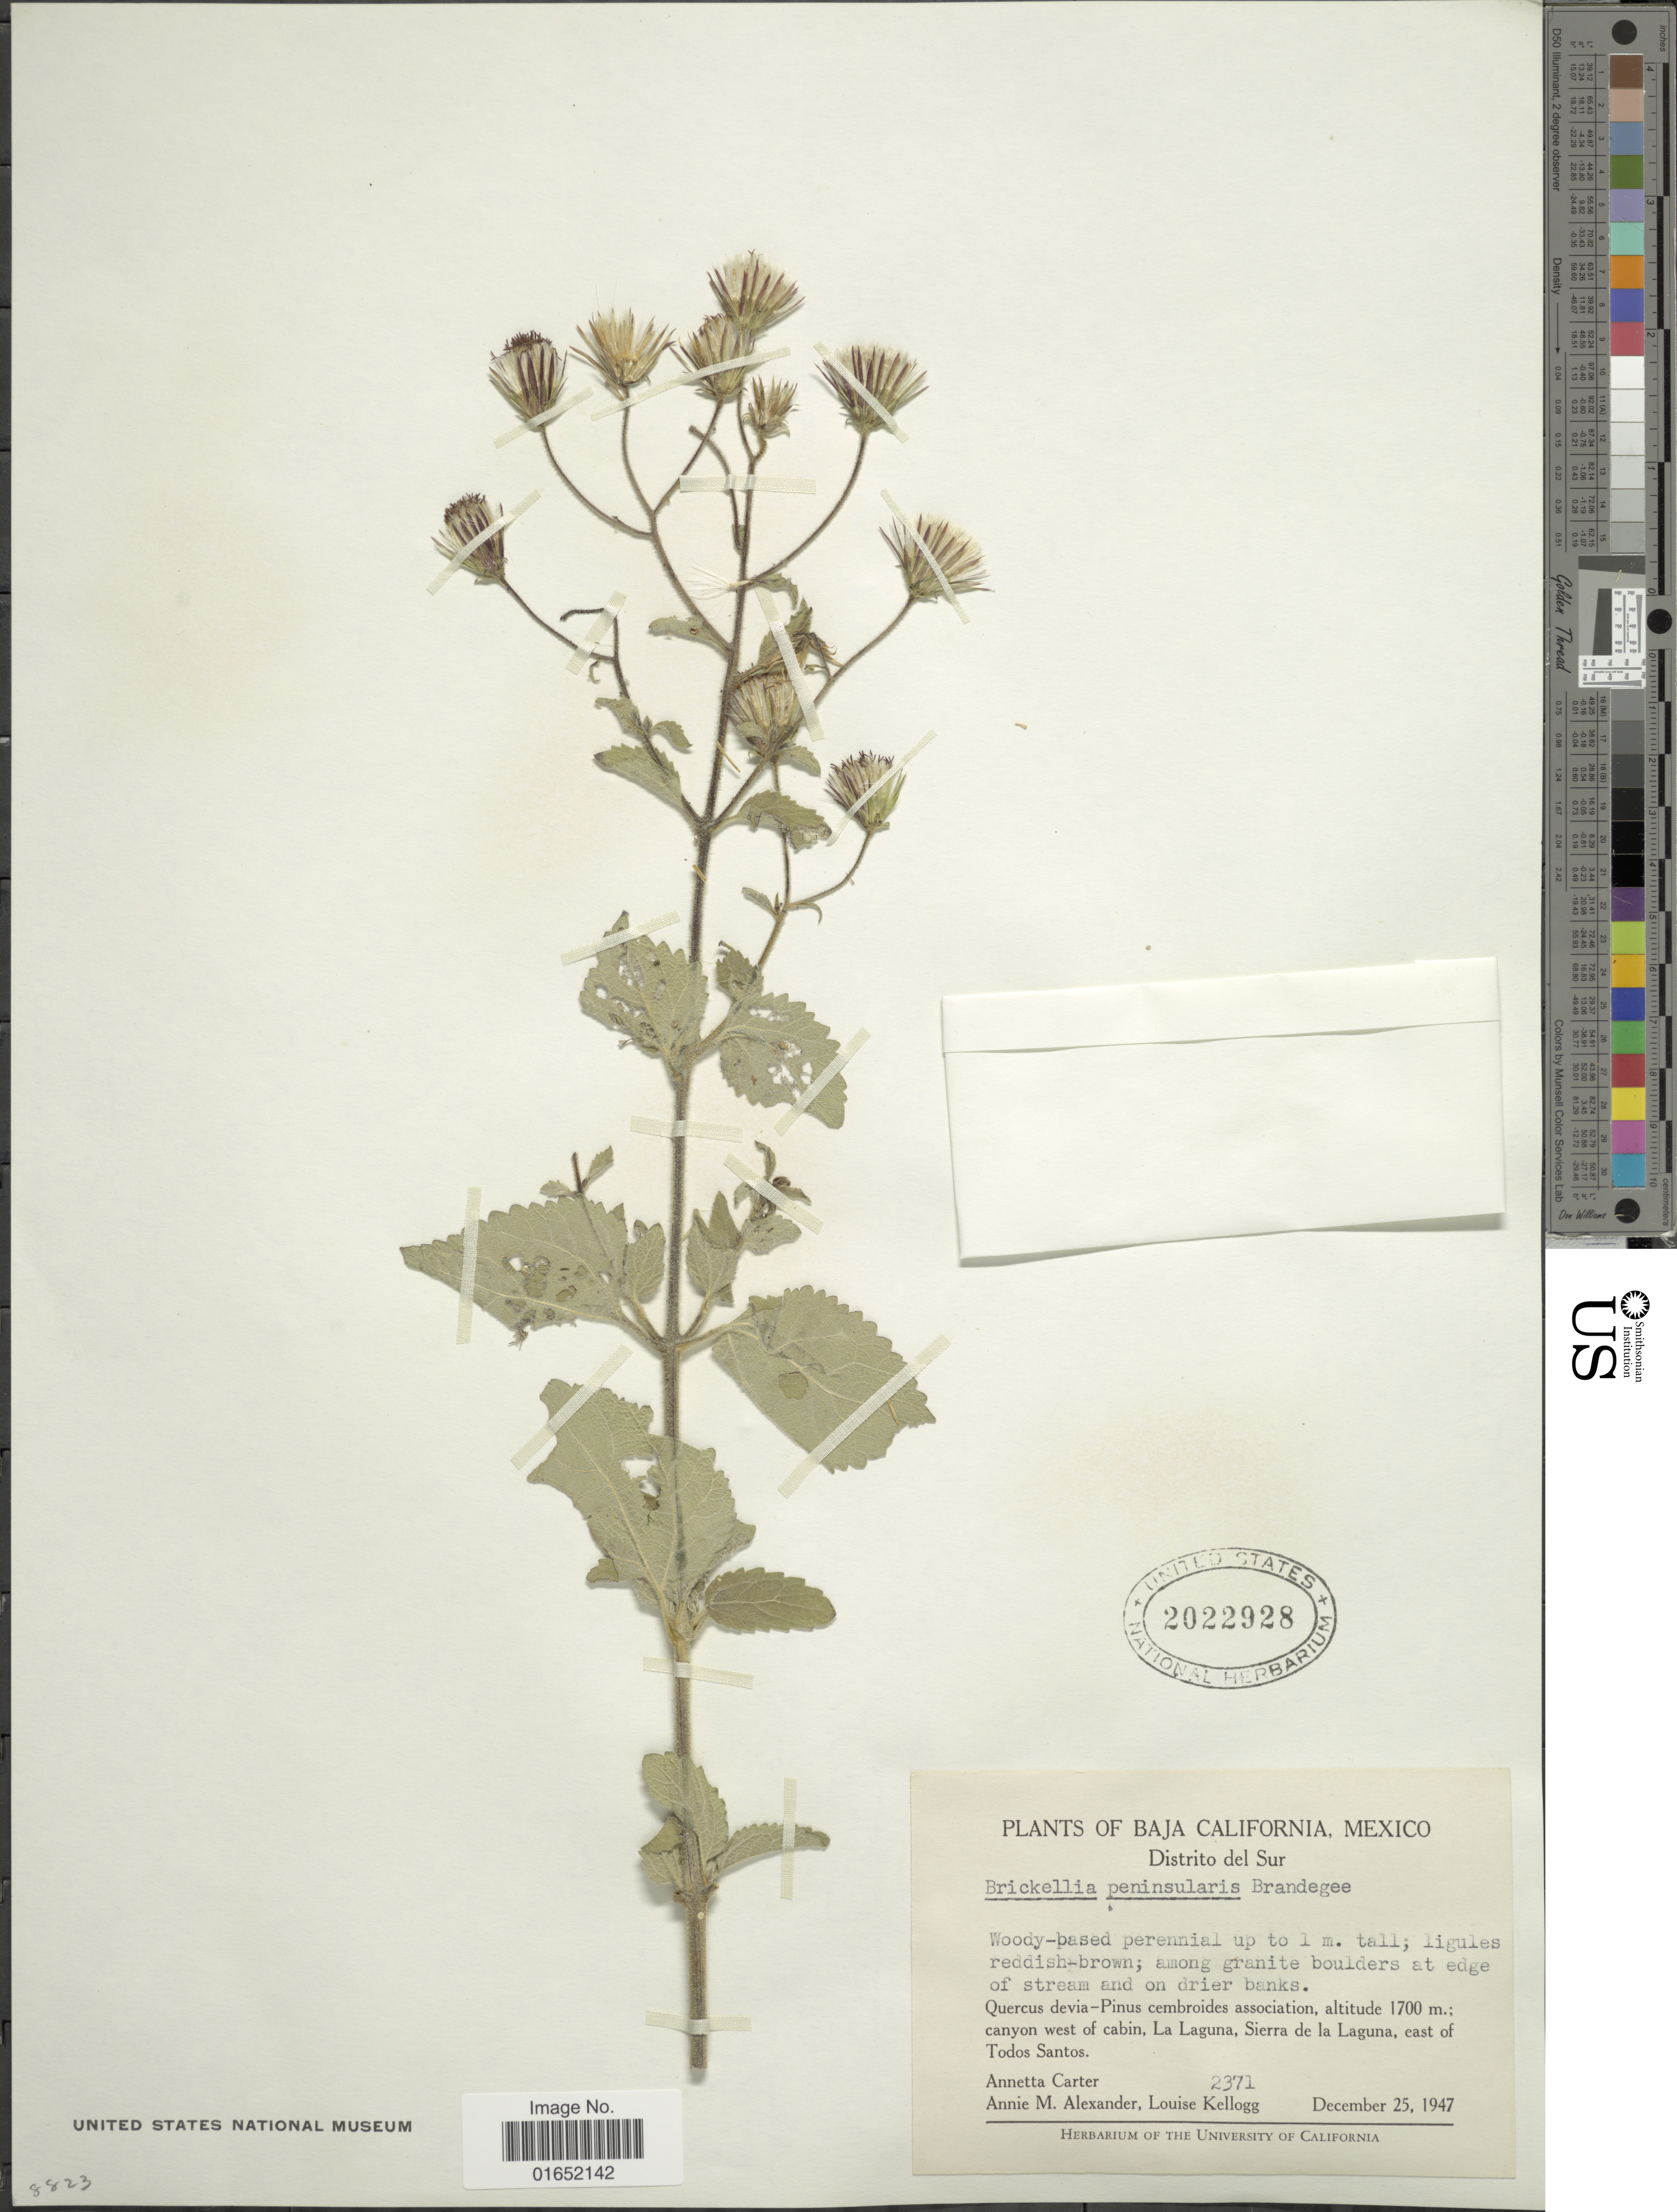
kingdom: Plantae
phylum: Tracheophyta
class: Magnoliopsida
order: Asterales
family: Asteraceae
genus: Brickellia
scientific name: Brickellia peninsularis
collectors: A. Carter, A. M. Alexander & L. Kellogg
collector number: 2371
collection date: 1947-12-25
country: Mexico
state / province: Baja California Sur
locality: Distrito del Sur, among granite boulders at edge of stream and on drier banks, canyon west of cabin, La Laguna, Sierra de la Laguna, east of Todos Santos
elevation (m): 1700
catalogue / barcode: US 2022928